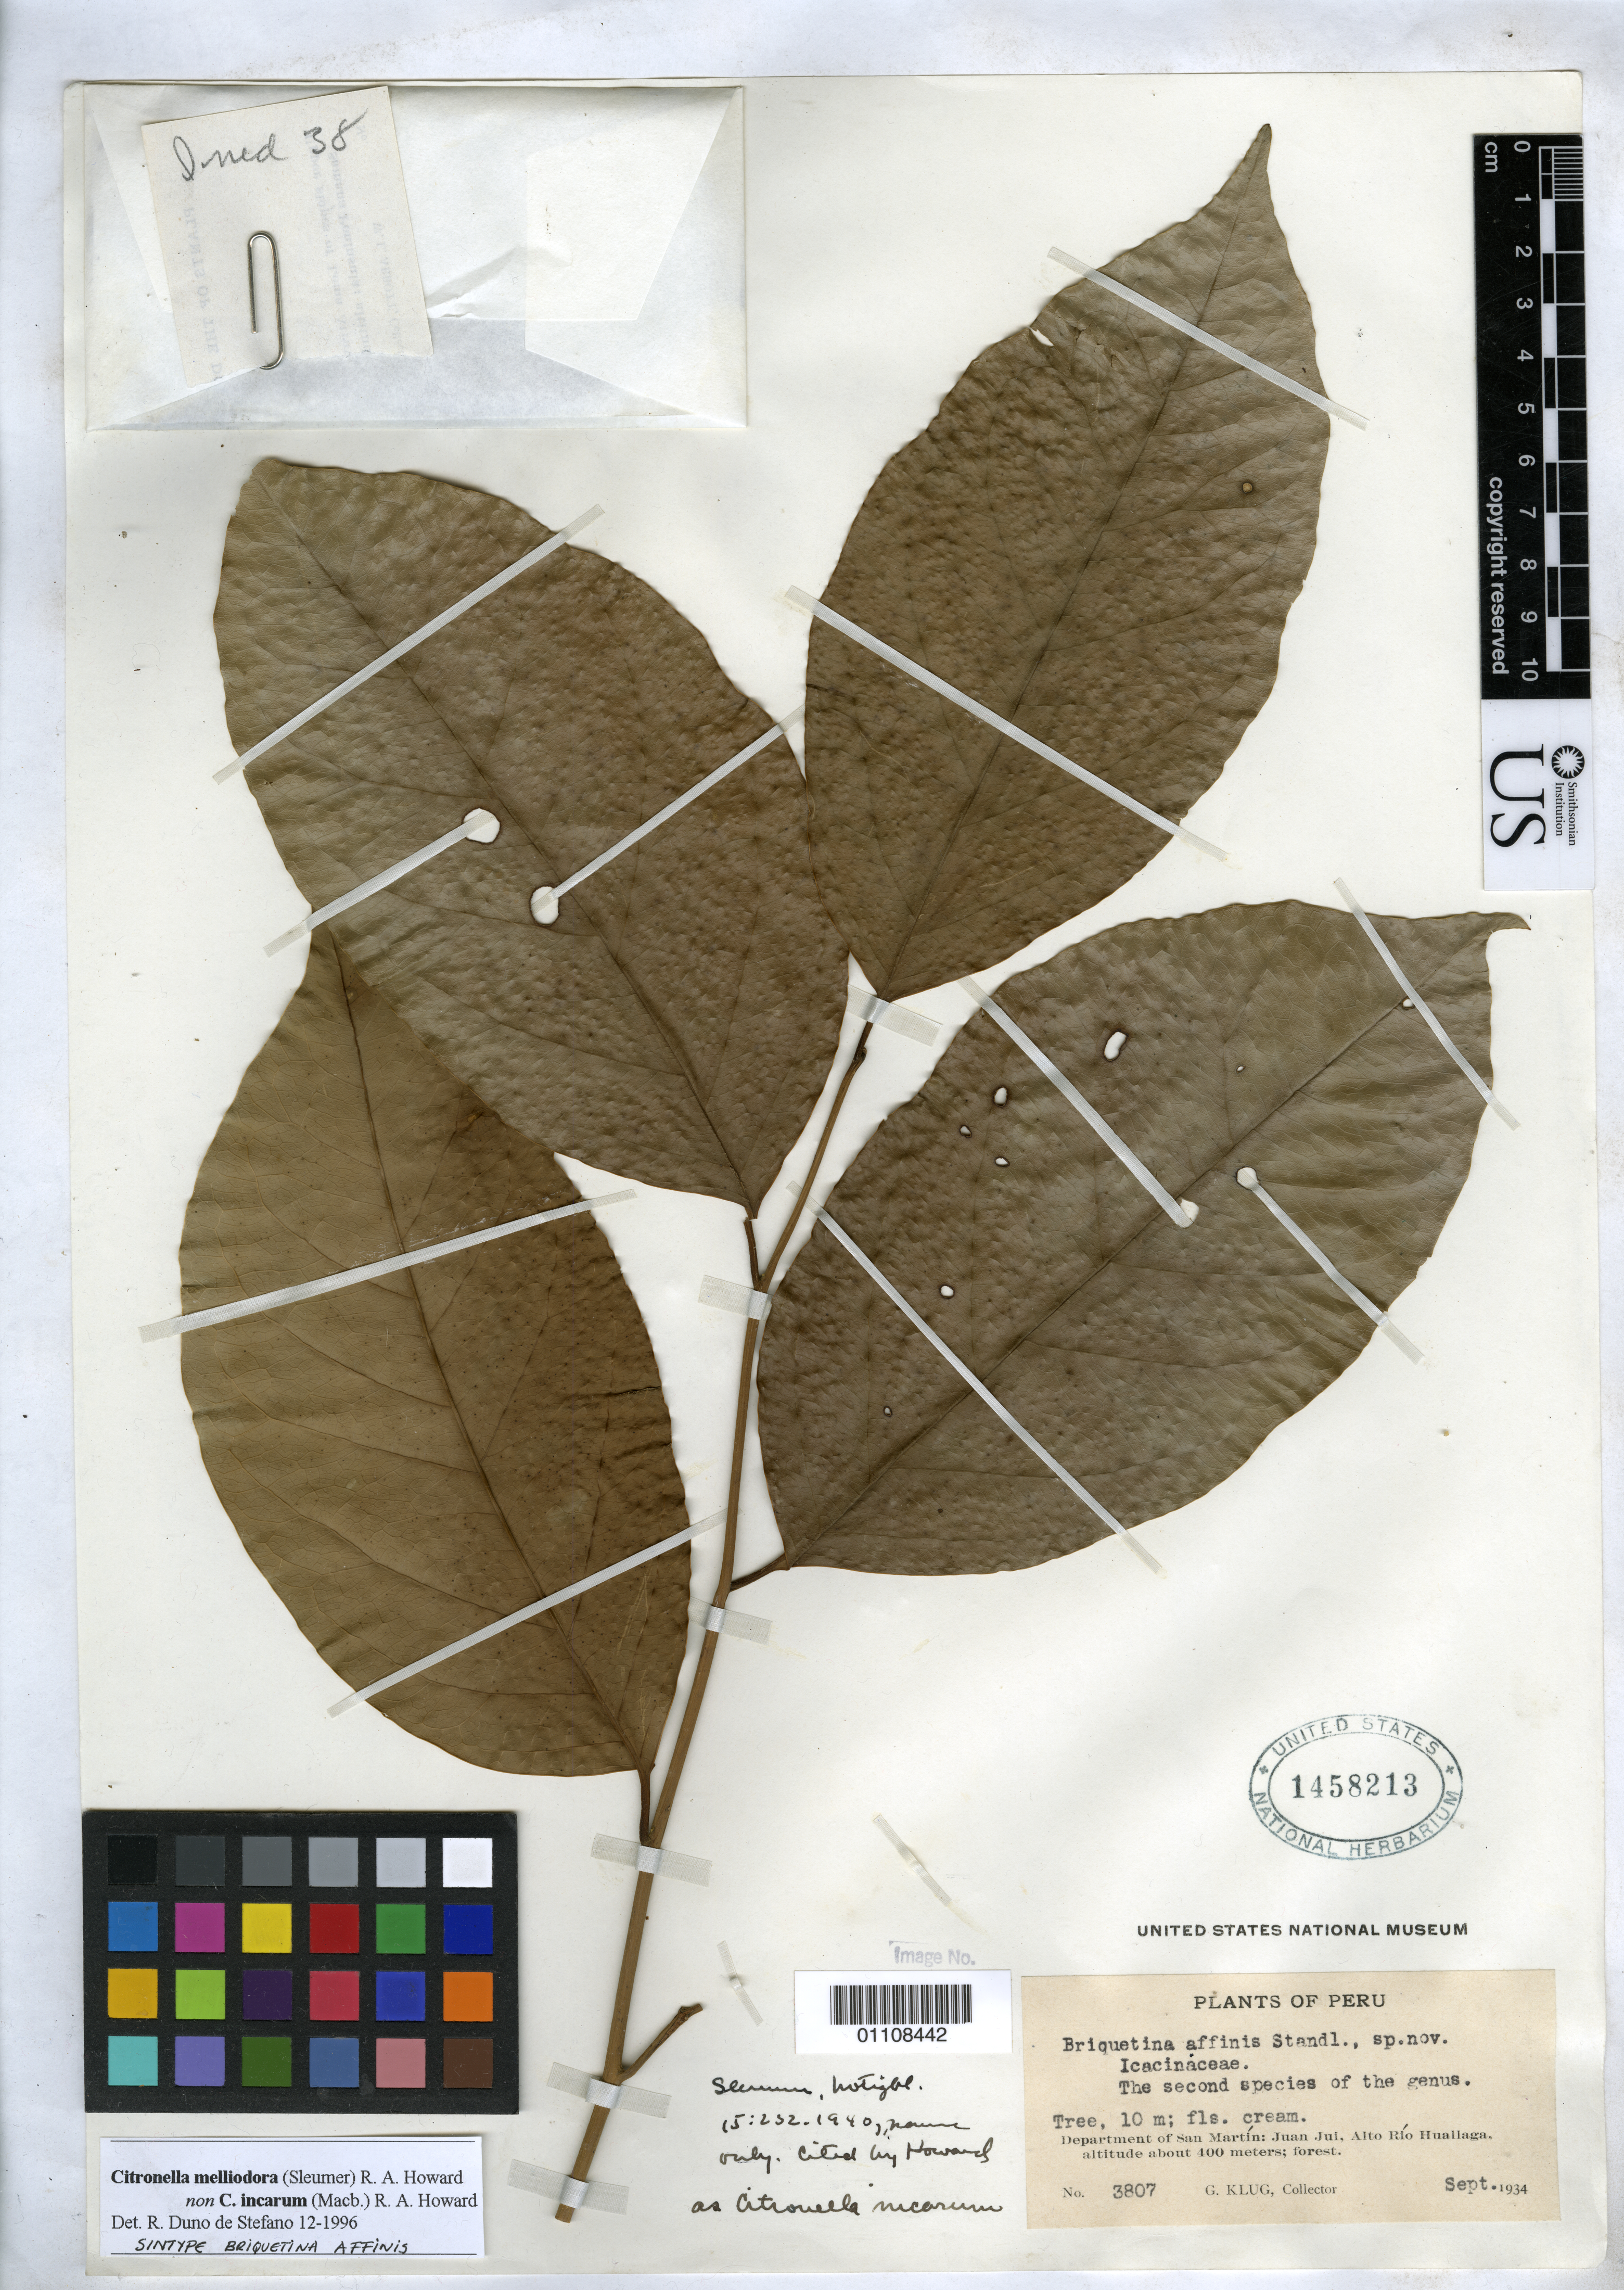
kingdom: Plantae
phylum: Tracheophyta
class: Magnoliopsida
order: Cardiopteridales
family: Cardiopteridaceae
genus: Briquetina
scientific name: Briquetina affinis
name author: Standl. ex Sleumer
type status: Syntype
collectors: G. Klug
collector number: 3807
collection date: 1934-09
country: Peru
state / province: San Martín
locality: Alto Rio Huallaga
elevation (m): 400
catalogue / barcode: US 1458213